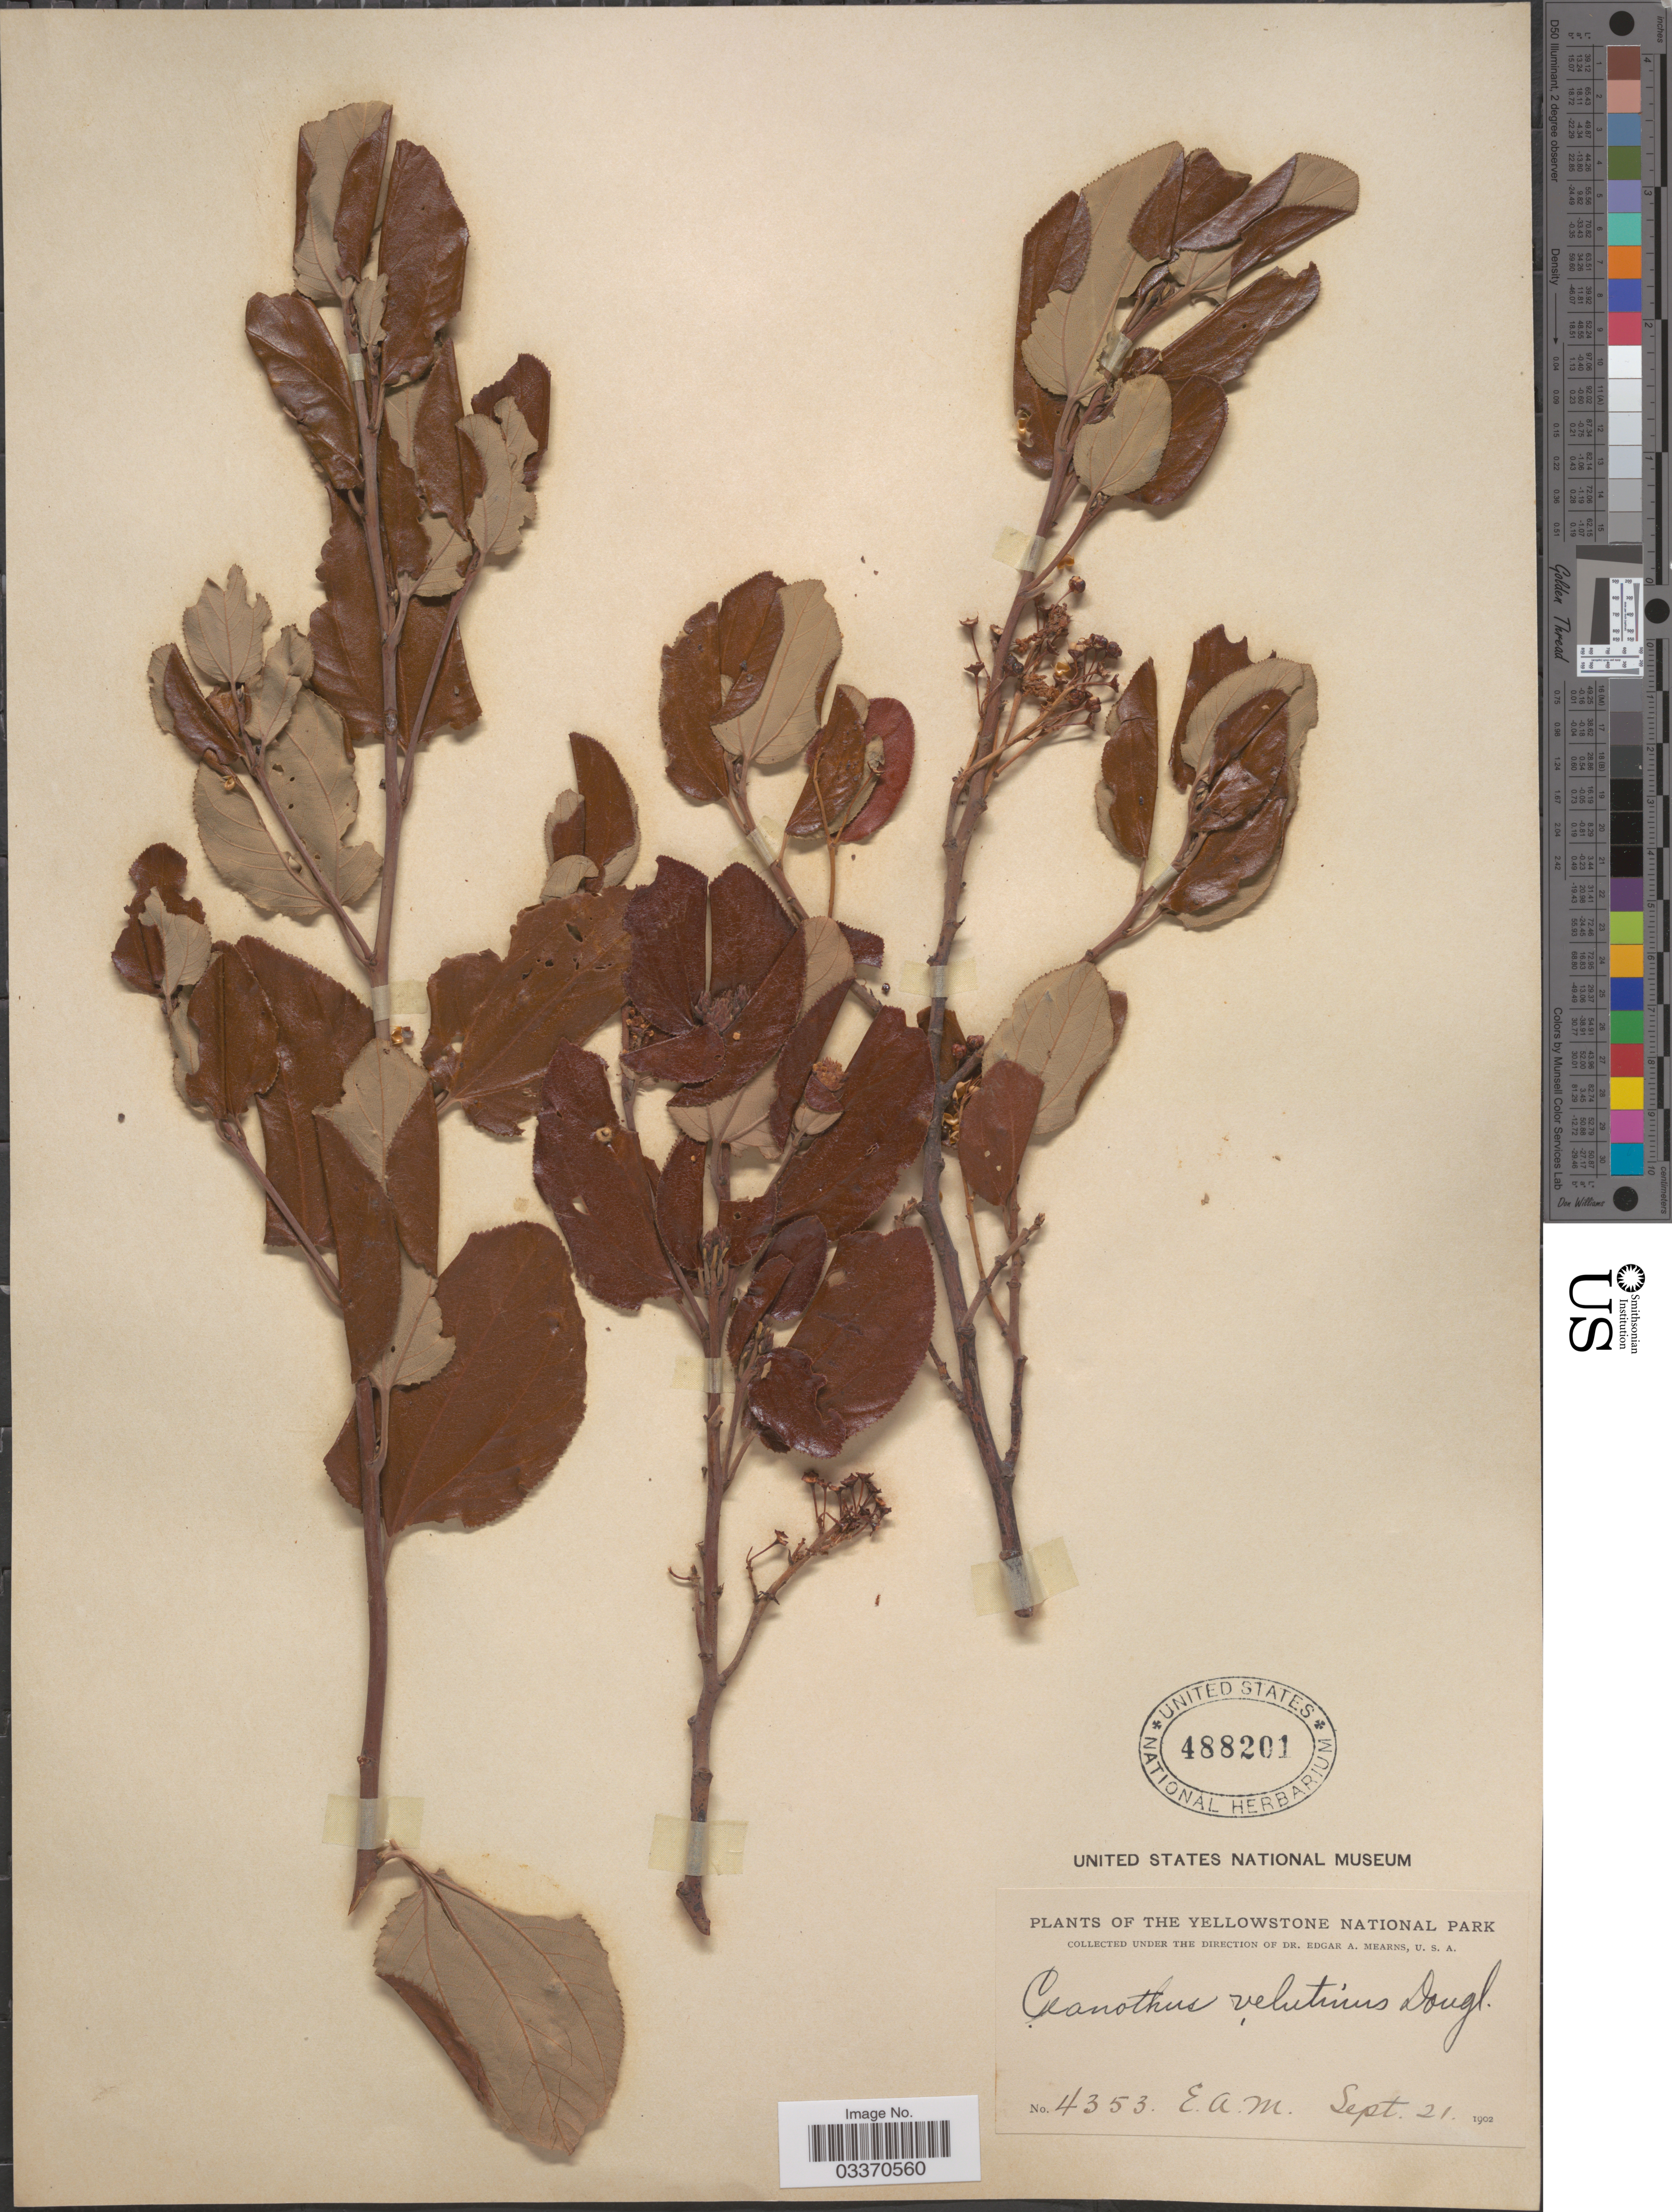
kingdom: Plantae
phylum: Tracheophyta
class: Magnoliopsida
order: Rosales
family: Rhamnaceae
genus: Ceanothus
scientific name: Ceanothus velutinus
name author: Douglas ex Hook.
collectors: E. A. Mearns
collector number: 4353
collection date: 1902-09-21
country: United States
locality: The Yellowstone National Park.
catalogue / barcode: US 488201